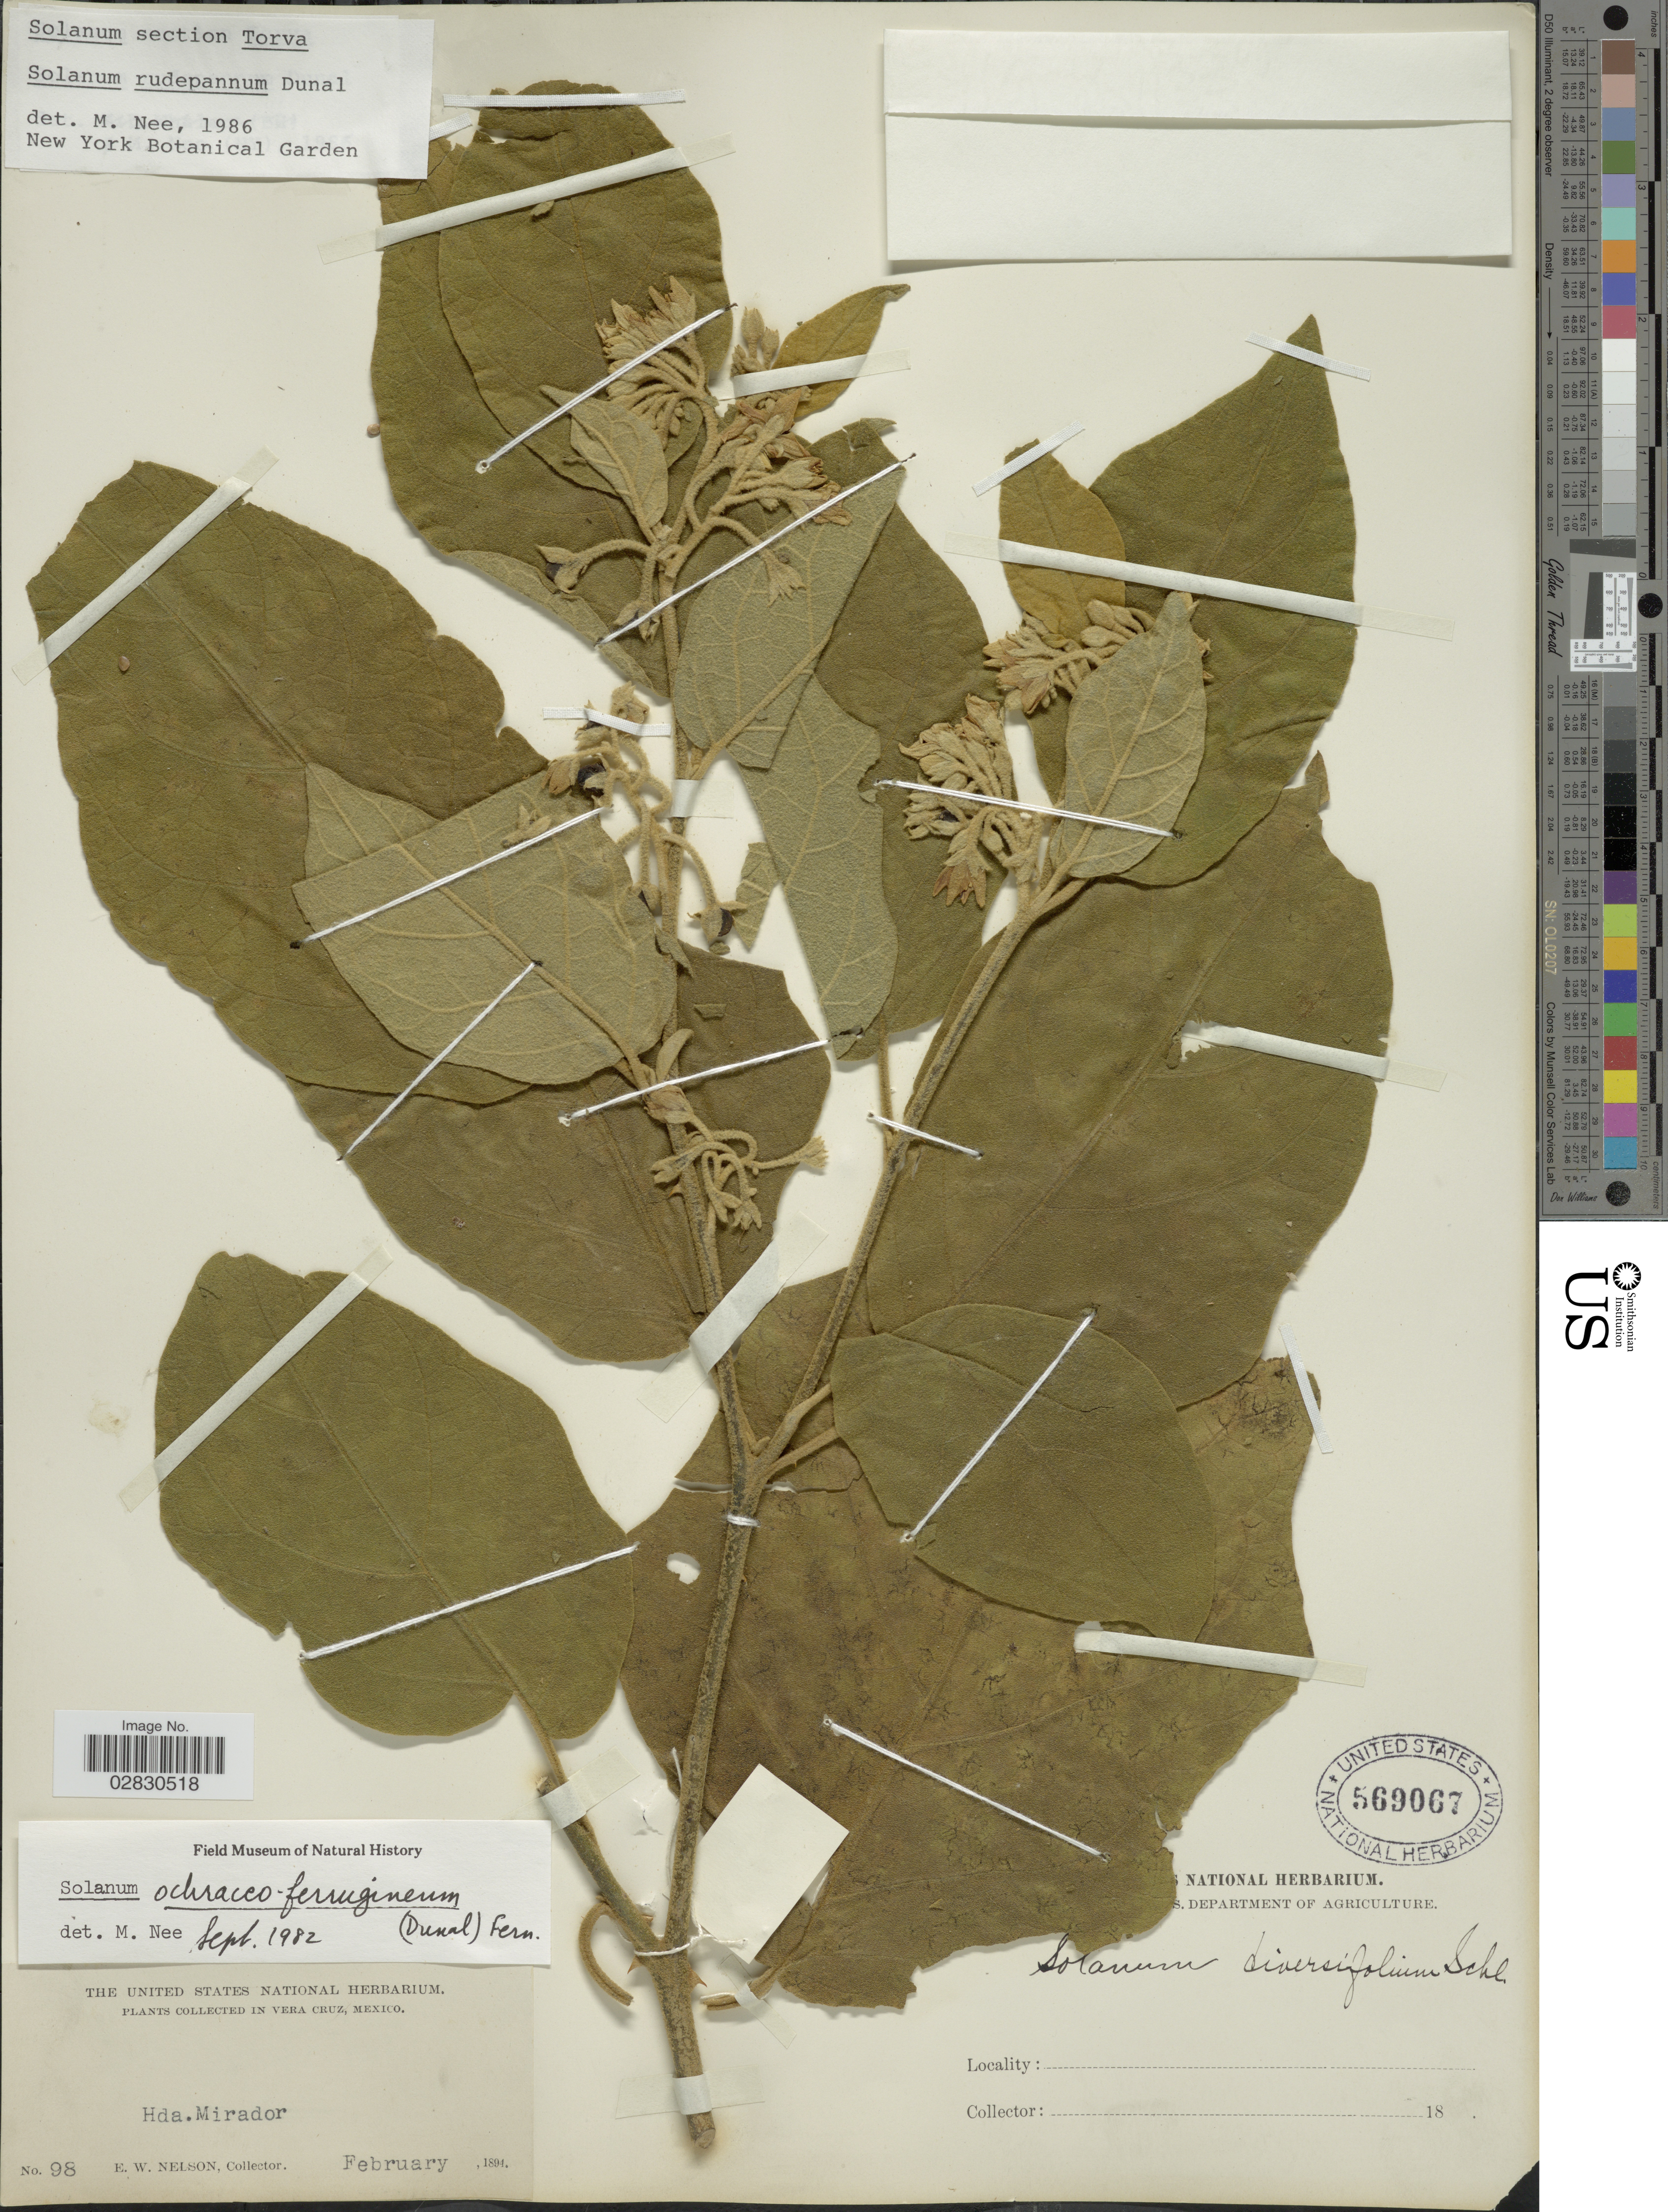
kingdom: Plantae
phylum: Tracheophyta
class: Magnoliopsida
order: Solanales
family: Solanaceae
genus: Solanum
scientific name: Solanum rudepannum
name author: Dunal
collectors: E. W. Nelson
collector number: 98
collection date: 1894-02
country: Mexico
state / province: Veracruz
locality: Vera Cruz, Hda. Mirador.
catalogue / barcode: US 569067